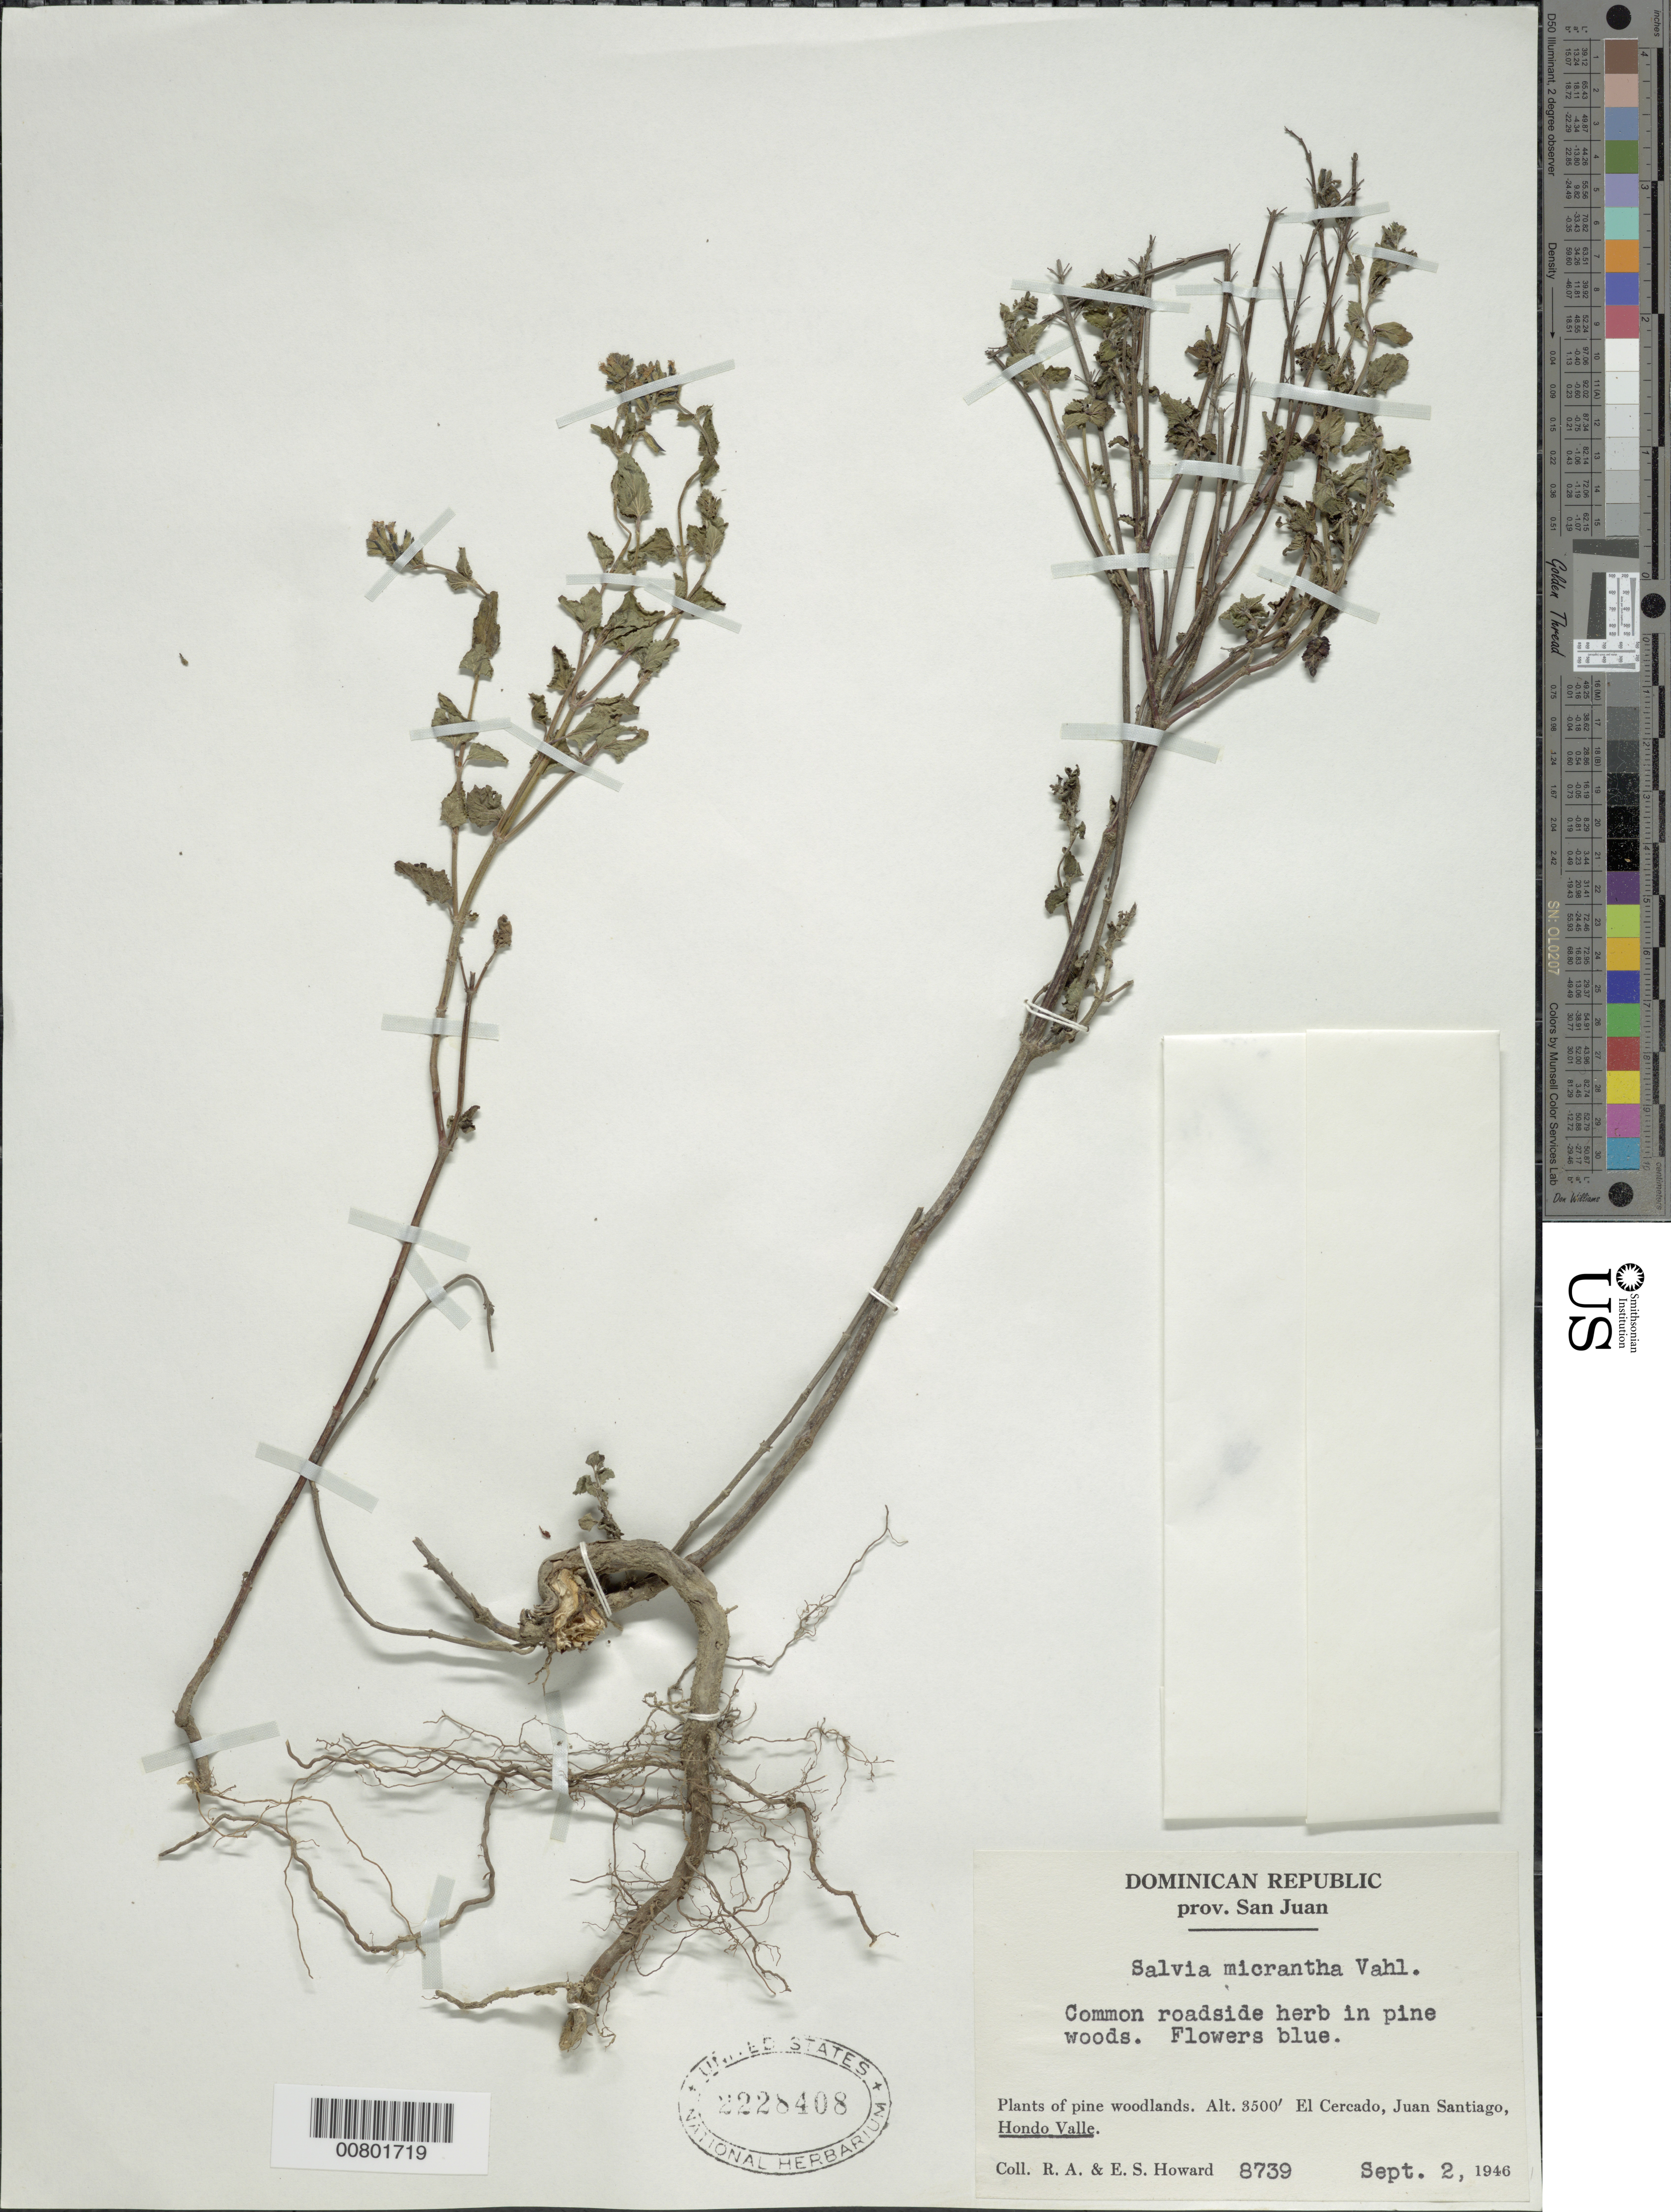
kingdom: Plantae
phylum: Tracheophyta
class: Magnoliopsida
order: Lamiales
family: Lamiaceae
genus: Salvia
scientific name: Salvia micrantha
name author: Vahl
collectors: R. A. Howard & E. S. Howard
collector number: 8739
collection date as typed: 02 Sep 1946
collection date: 1946-09-02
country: Dominican Republic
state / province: San Juan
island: Hispaniola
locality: El Cercado, Juan Santiago, Hondo Valle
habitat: Roadside in pine woodlands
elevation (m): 1067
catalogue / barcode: US 2228408